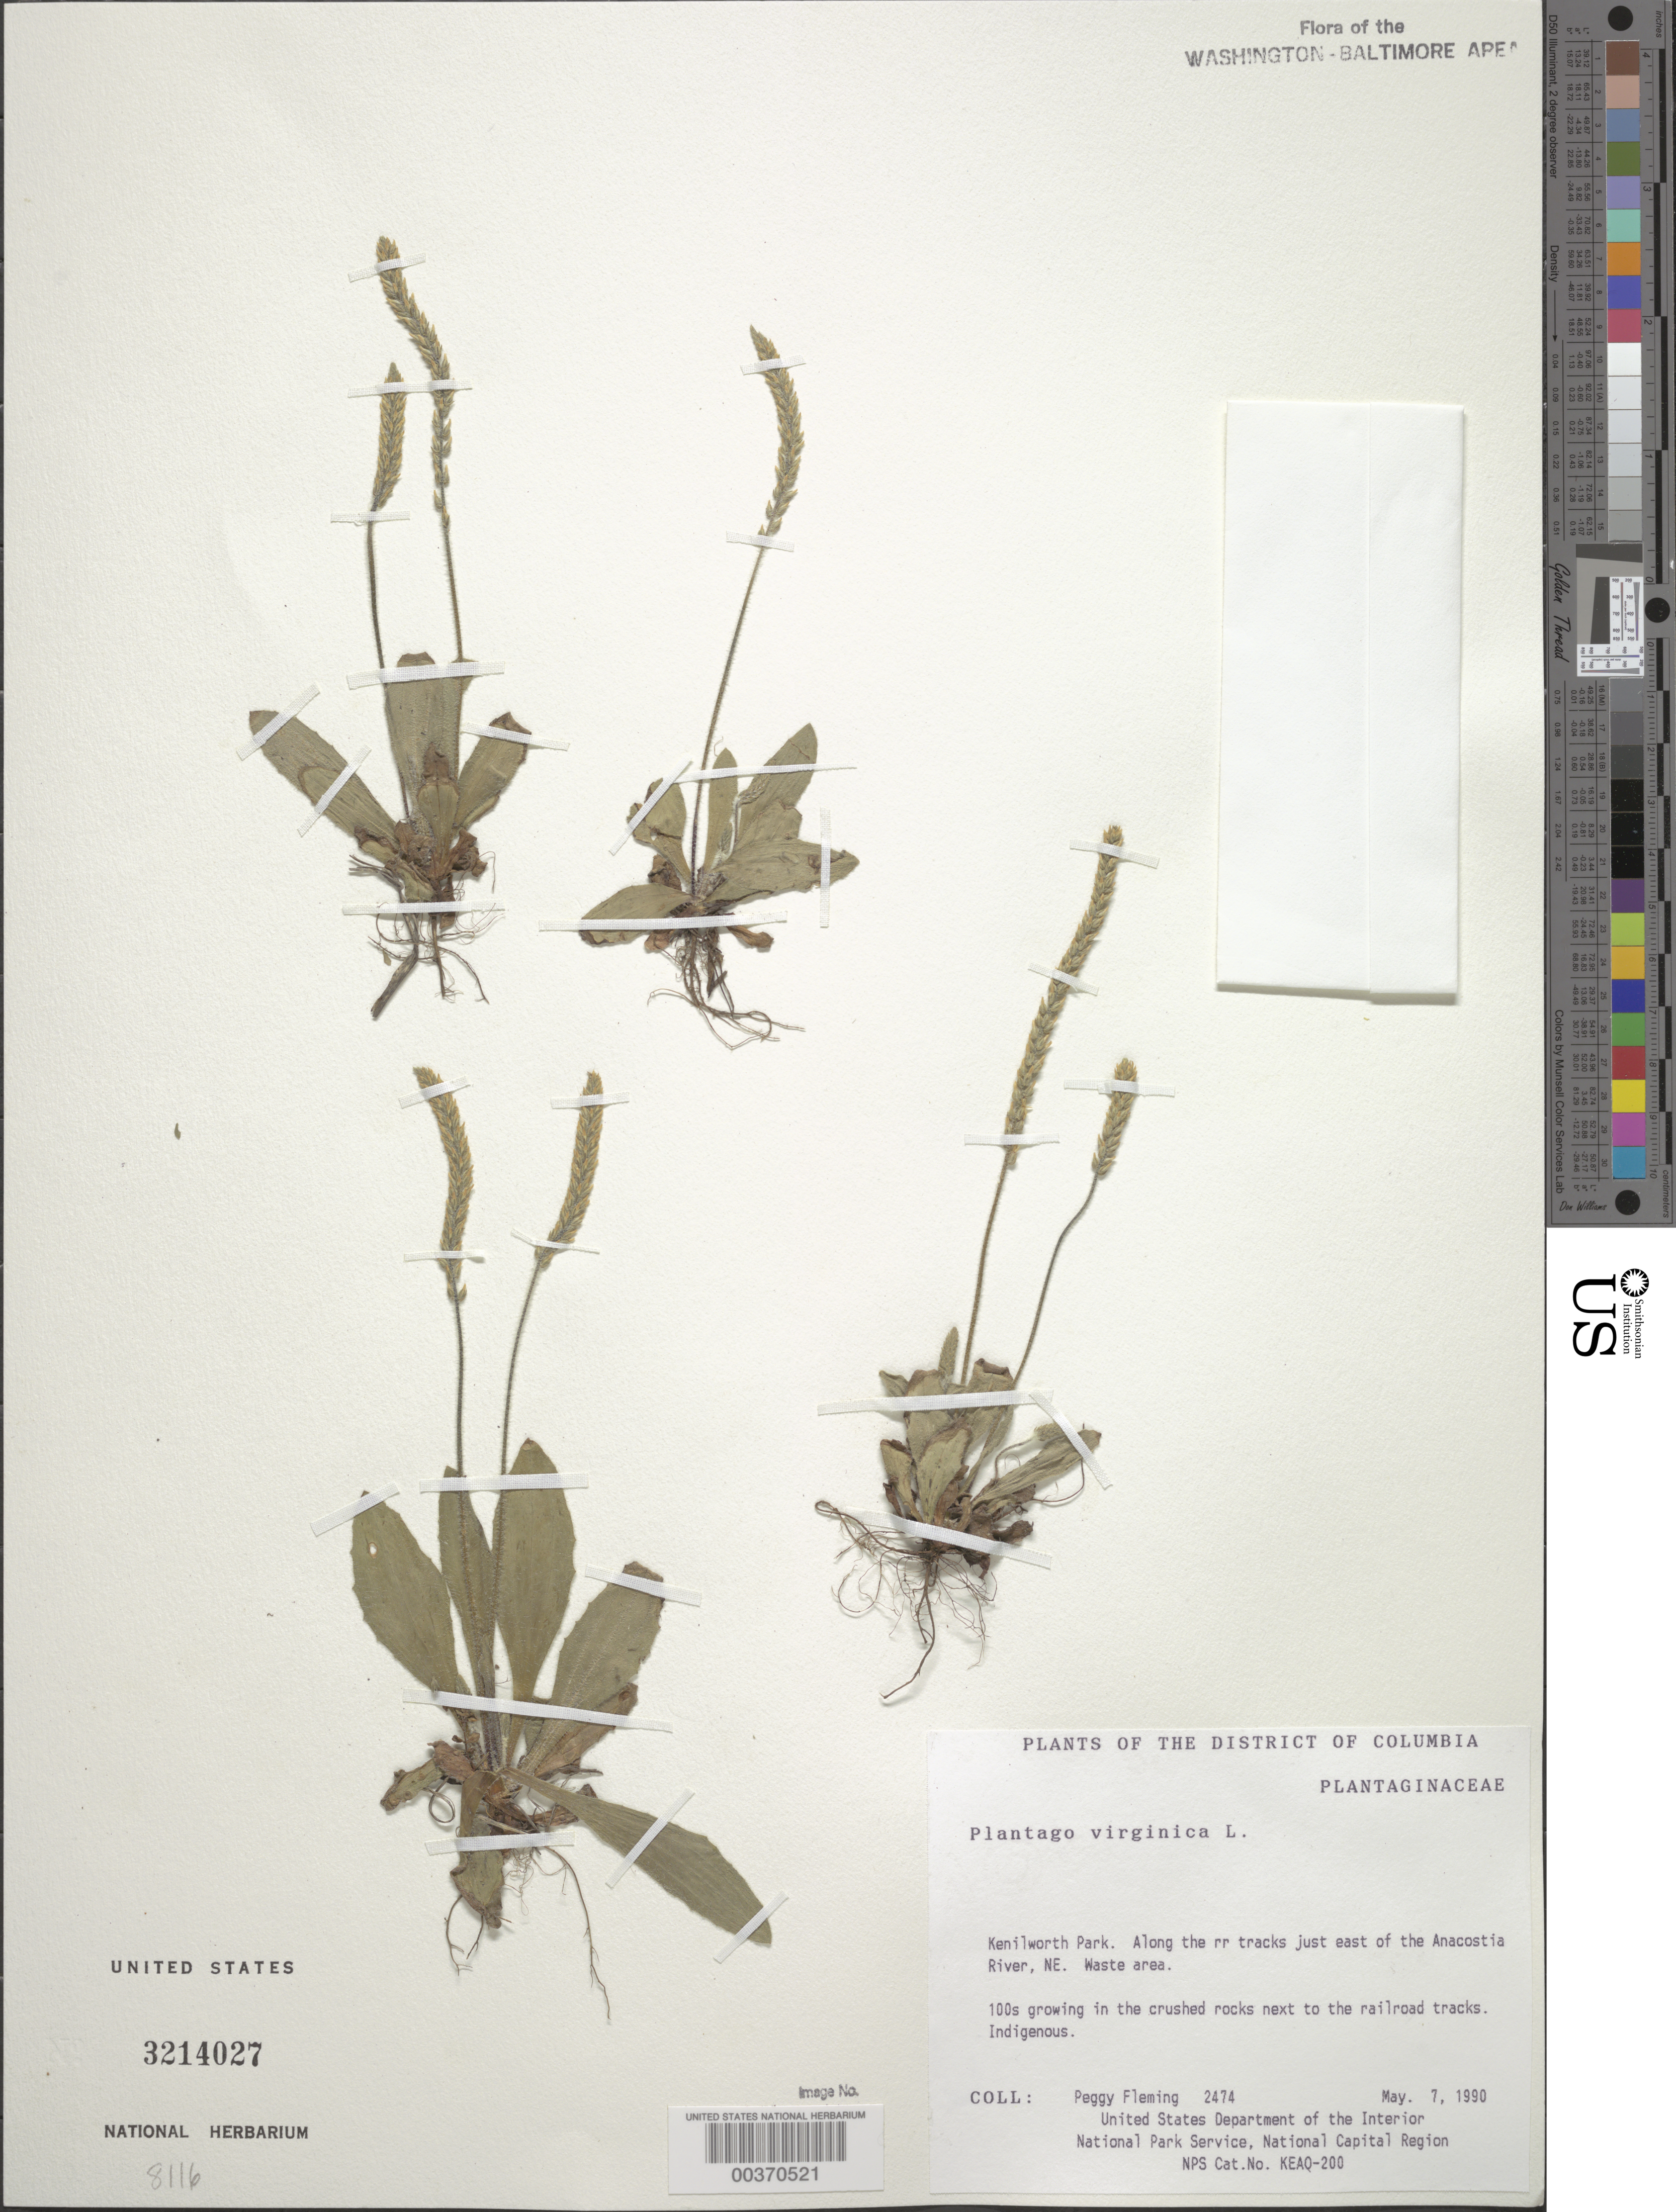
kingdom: Plantae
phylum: Tracheophyta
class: Magnoliopsida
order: Lamiales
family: Plantaginaceae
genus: Plantago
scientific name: Plantago virginica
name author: L.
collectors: P. Fleming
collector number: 2474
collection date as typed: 07 May 1990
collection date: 1990-05-07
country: United States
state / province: District of Columbia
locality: Kenilworth Park, E of Anacostia River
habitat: Waste area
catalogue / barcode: US 3214027